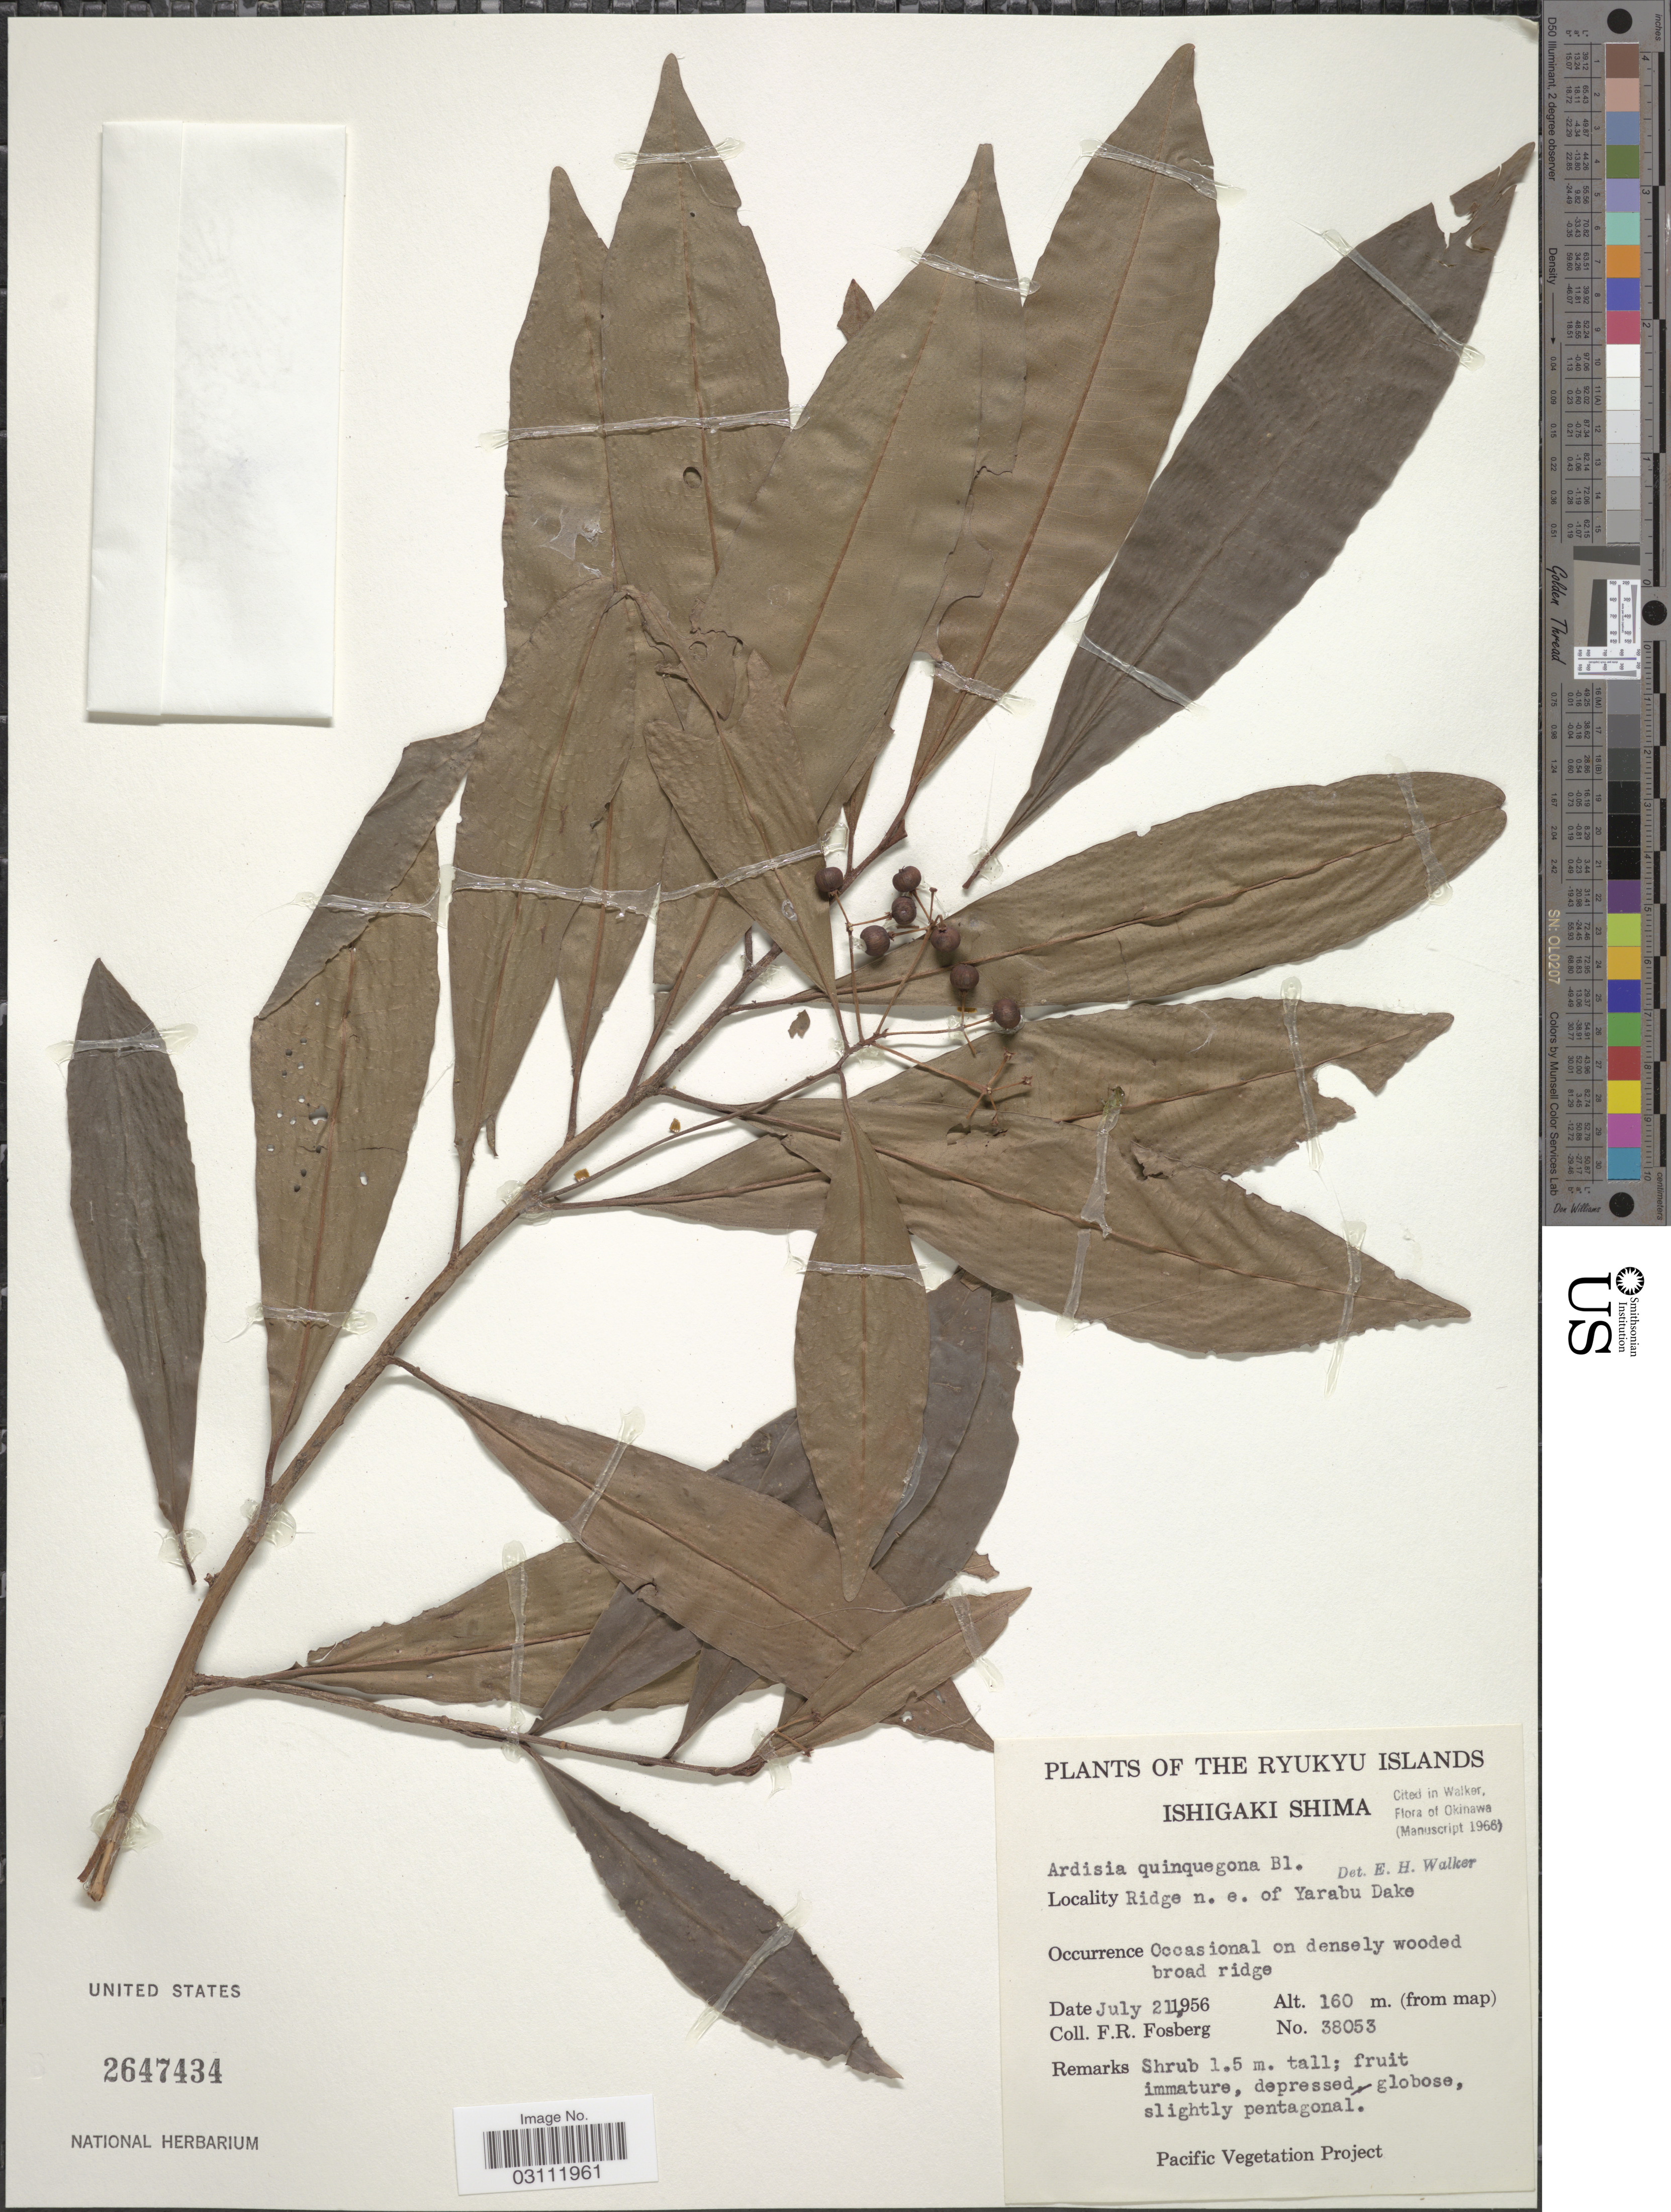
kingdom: Plantae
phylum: Tracheophyta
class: Magnoliopsida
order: Ericales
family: Primulaceae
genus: Ardisia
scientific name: Ardisia quinquegona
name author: Blume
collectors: F. R. Fosberg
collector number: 38053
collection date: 1956-07-21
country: Japan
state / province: Okinawa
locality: Ryukyu Islands. Ishigaki Shima. Ridge n. e. of Yarabu Dake.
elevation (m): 160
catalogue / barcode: US 2647434